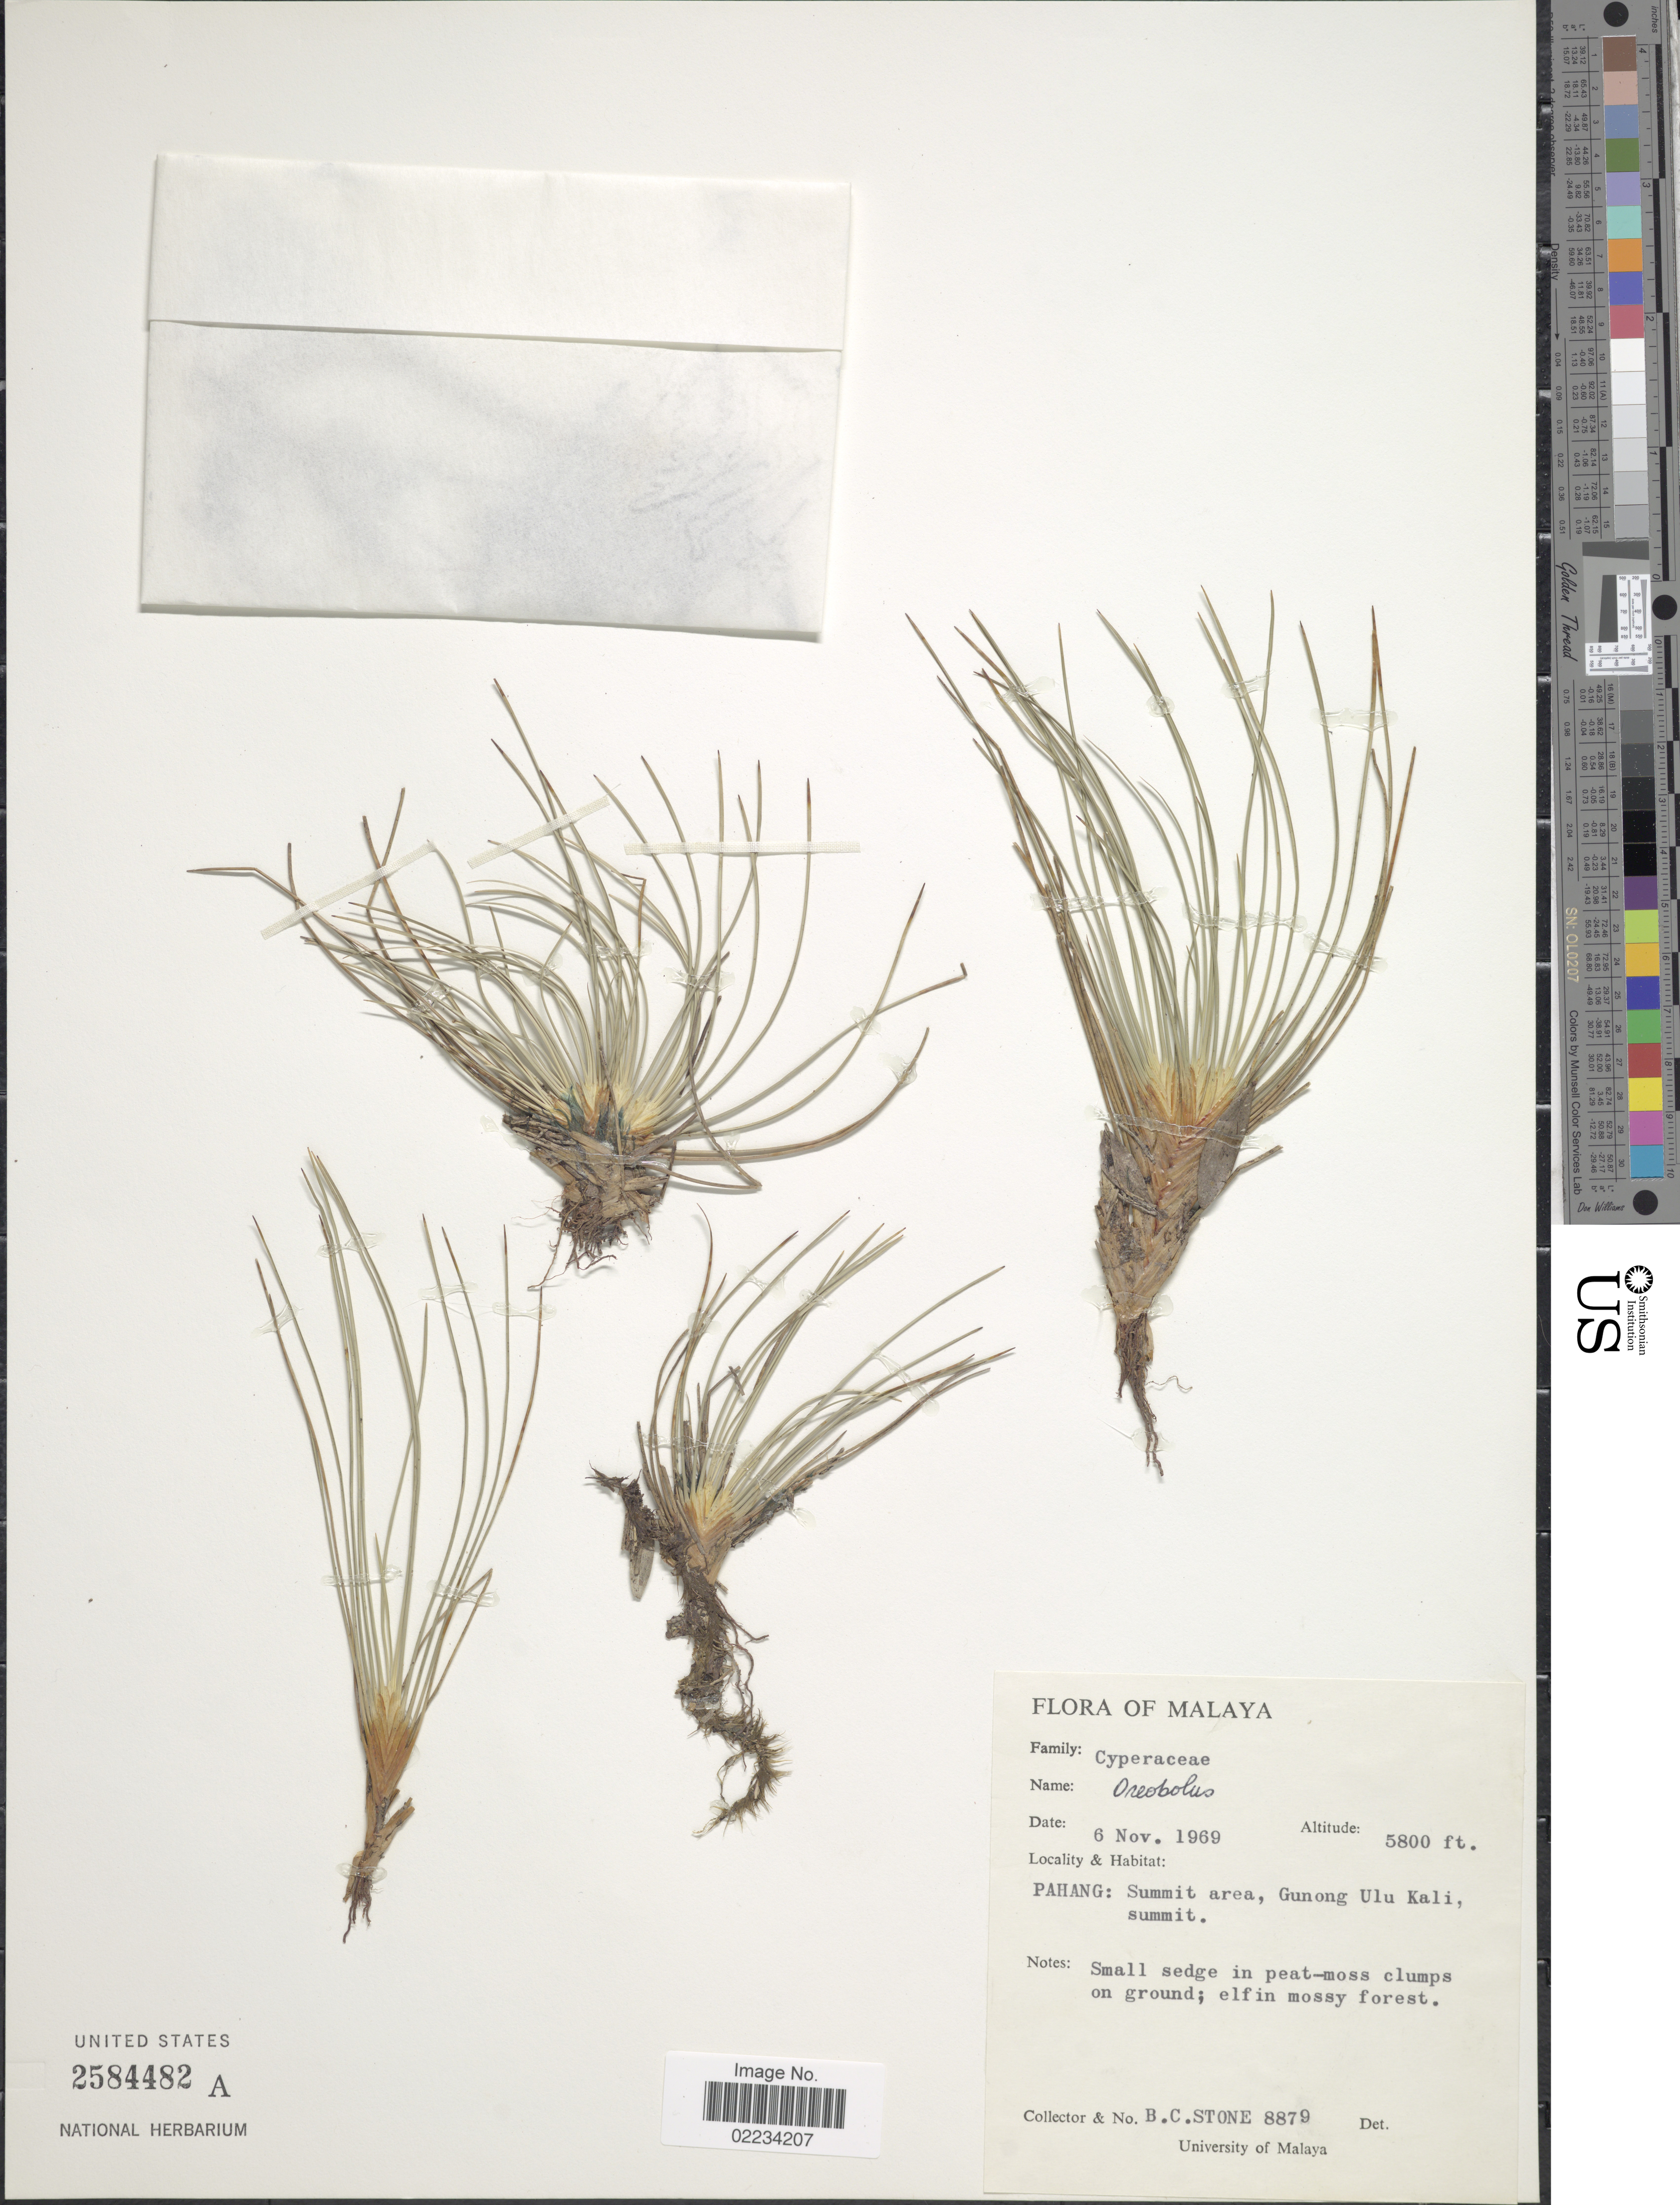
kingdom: Plantae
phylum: Tracheophyta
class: Liliopsida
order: Poales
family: Cyperaceae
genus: Oreobolus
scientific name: Oreobolus sp.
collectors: B. C. Stone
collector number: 8879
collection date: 1969-11-06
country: Malaysia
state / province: Pahang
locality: Malaya, Pahang: Summit area, Gunong Ulu Kali, summit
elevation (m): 1768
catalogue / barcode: US 2584482A